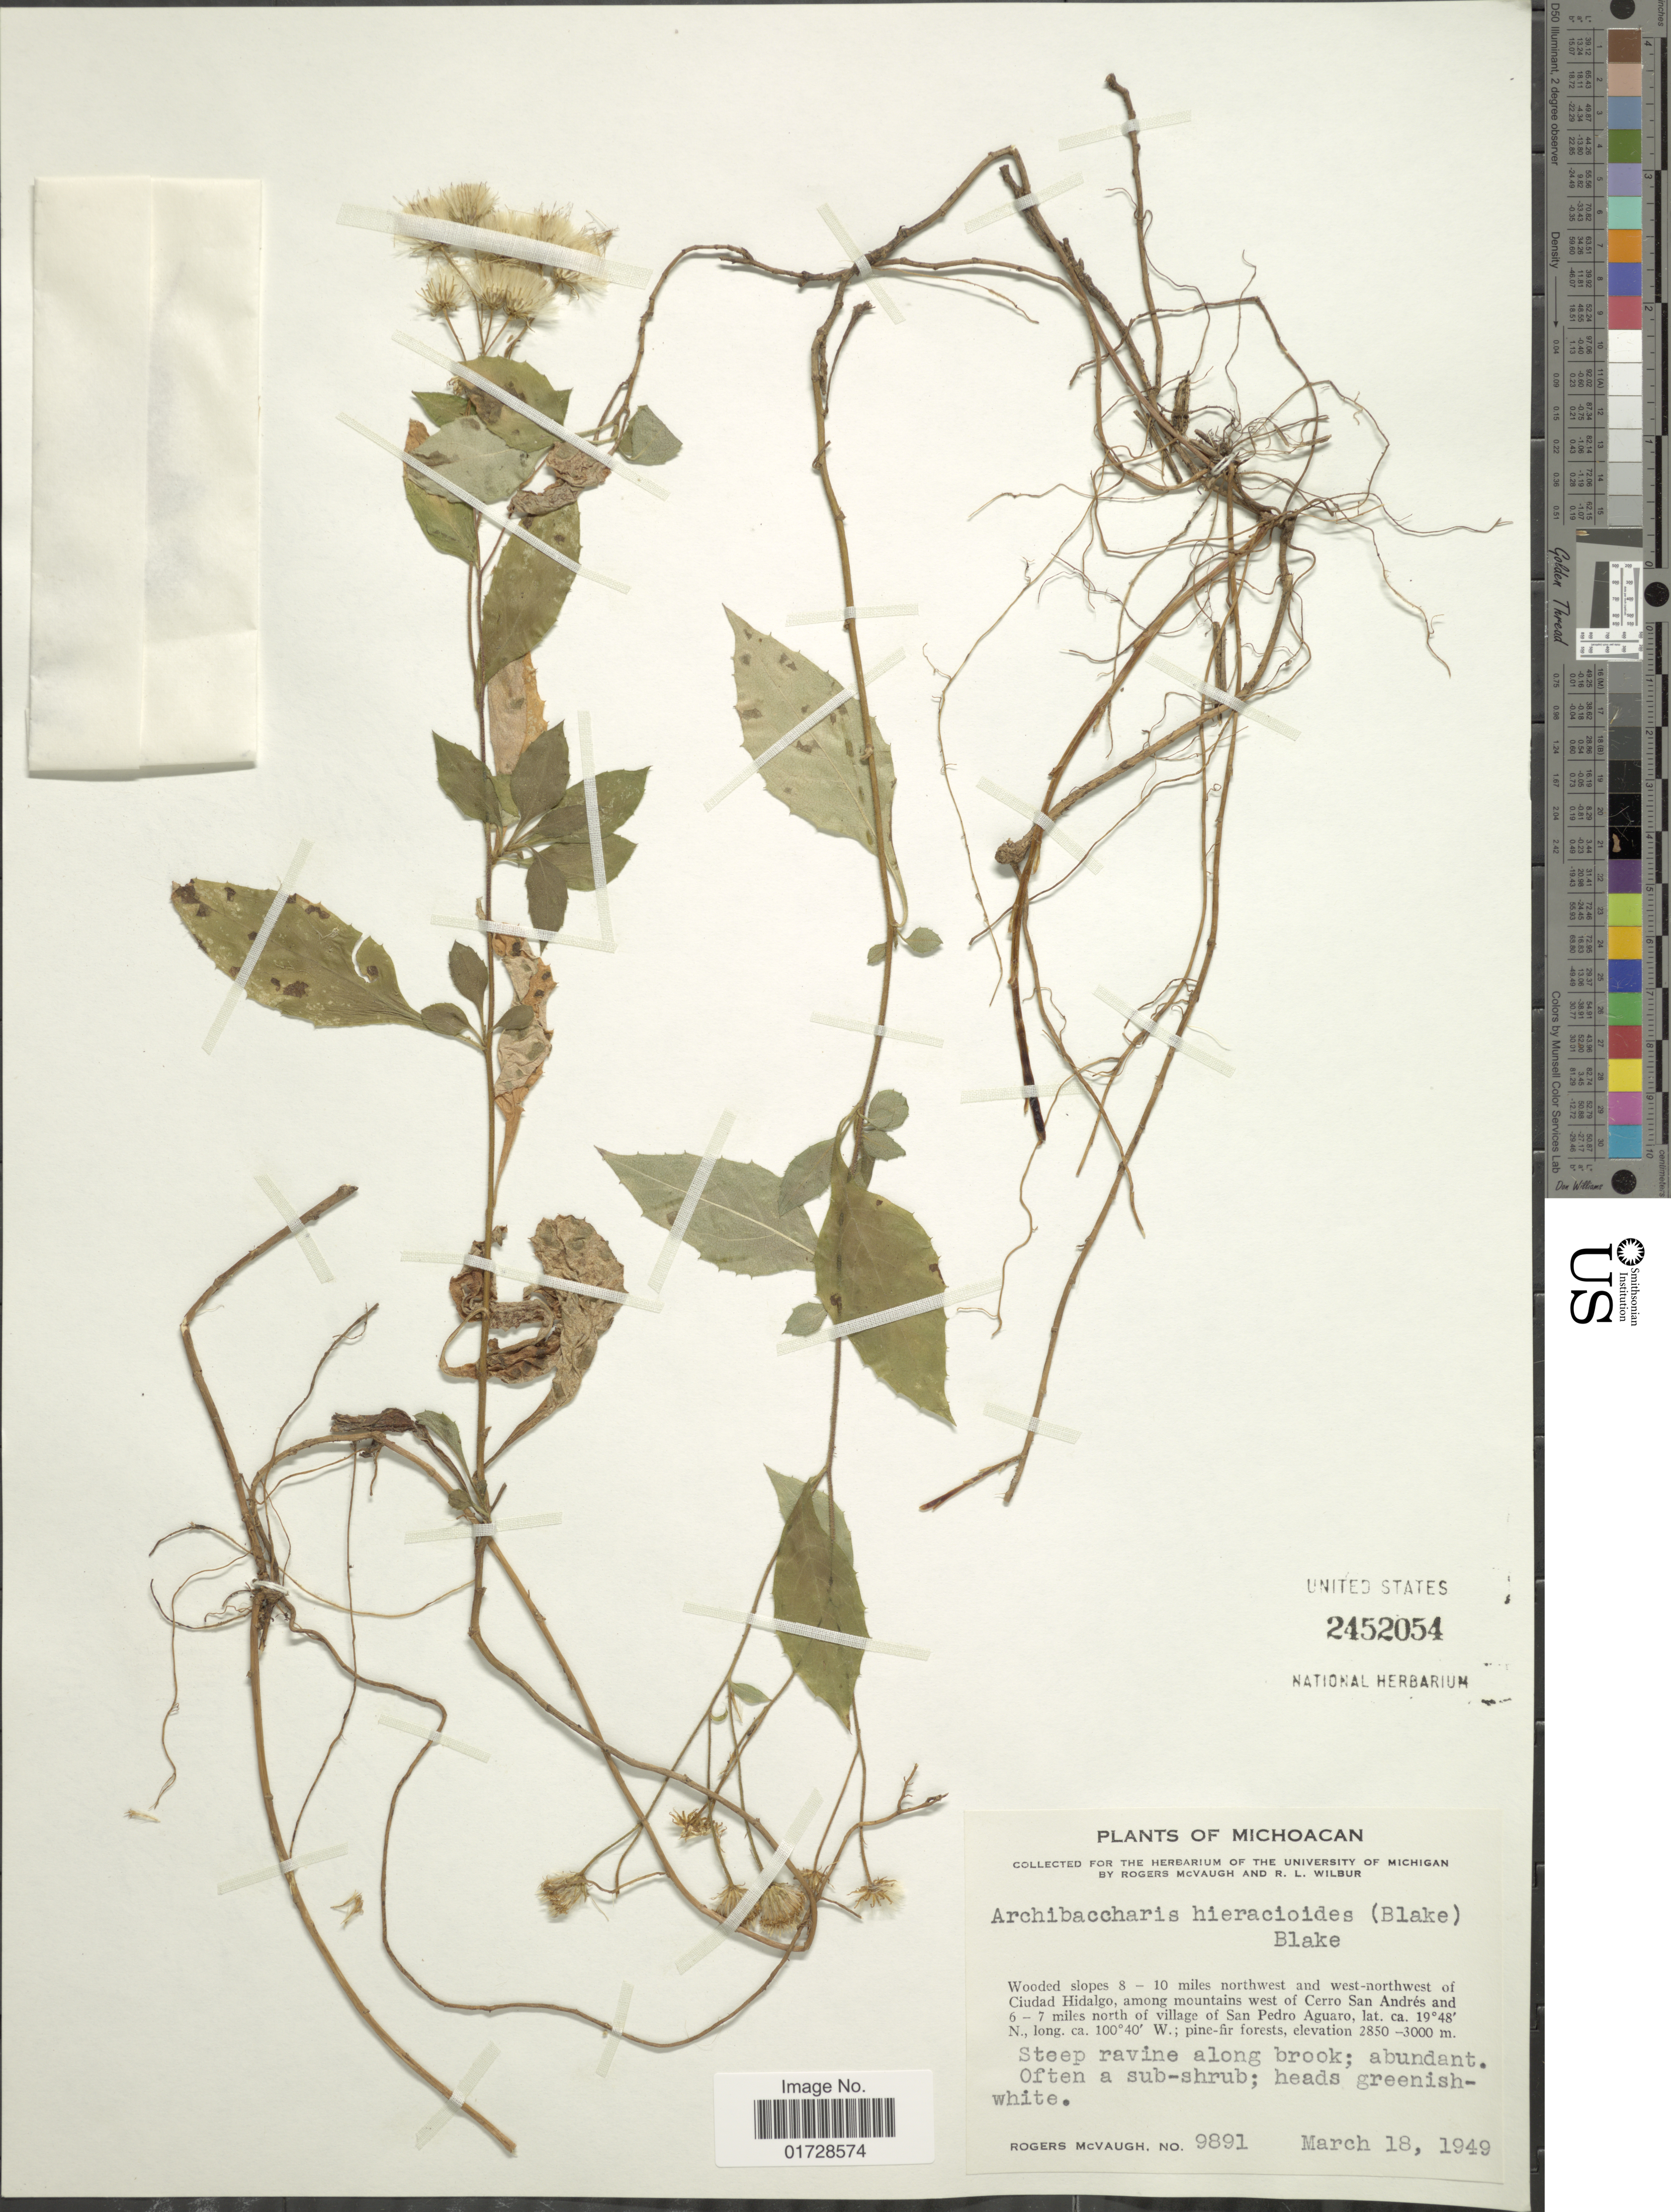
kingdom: Plantae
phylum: Tracheophyta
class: Magnoliopsida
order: Asterales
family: Asteraceae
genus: Archibaccharis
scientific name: Archibaccharis hieracioides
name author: (S.F. Blake) S.F. Blake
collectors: R. McVaugh & R. L. Wilbur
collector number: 9891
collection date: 1949-03-18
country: Mexico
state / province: Michoacán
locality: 8-10 miles northwest and west-nortwest of Ciudad Hidalgo, among mountains west of Cerro San Andres and 6-7 miles north of village of San Pedro Aguaro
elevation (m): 2850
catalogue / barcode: US 2452054